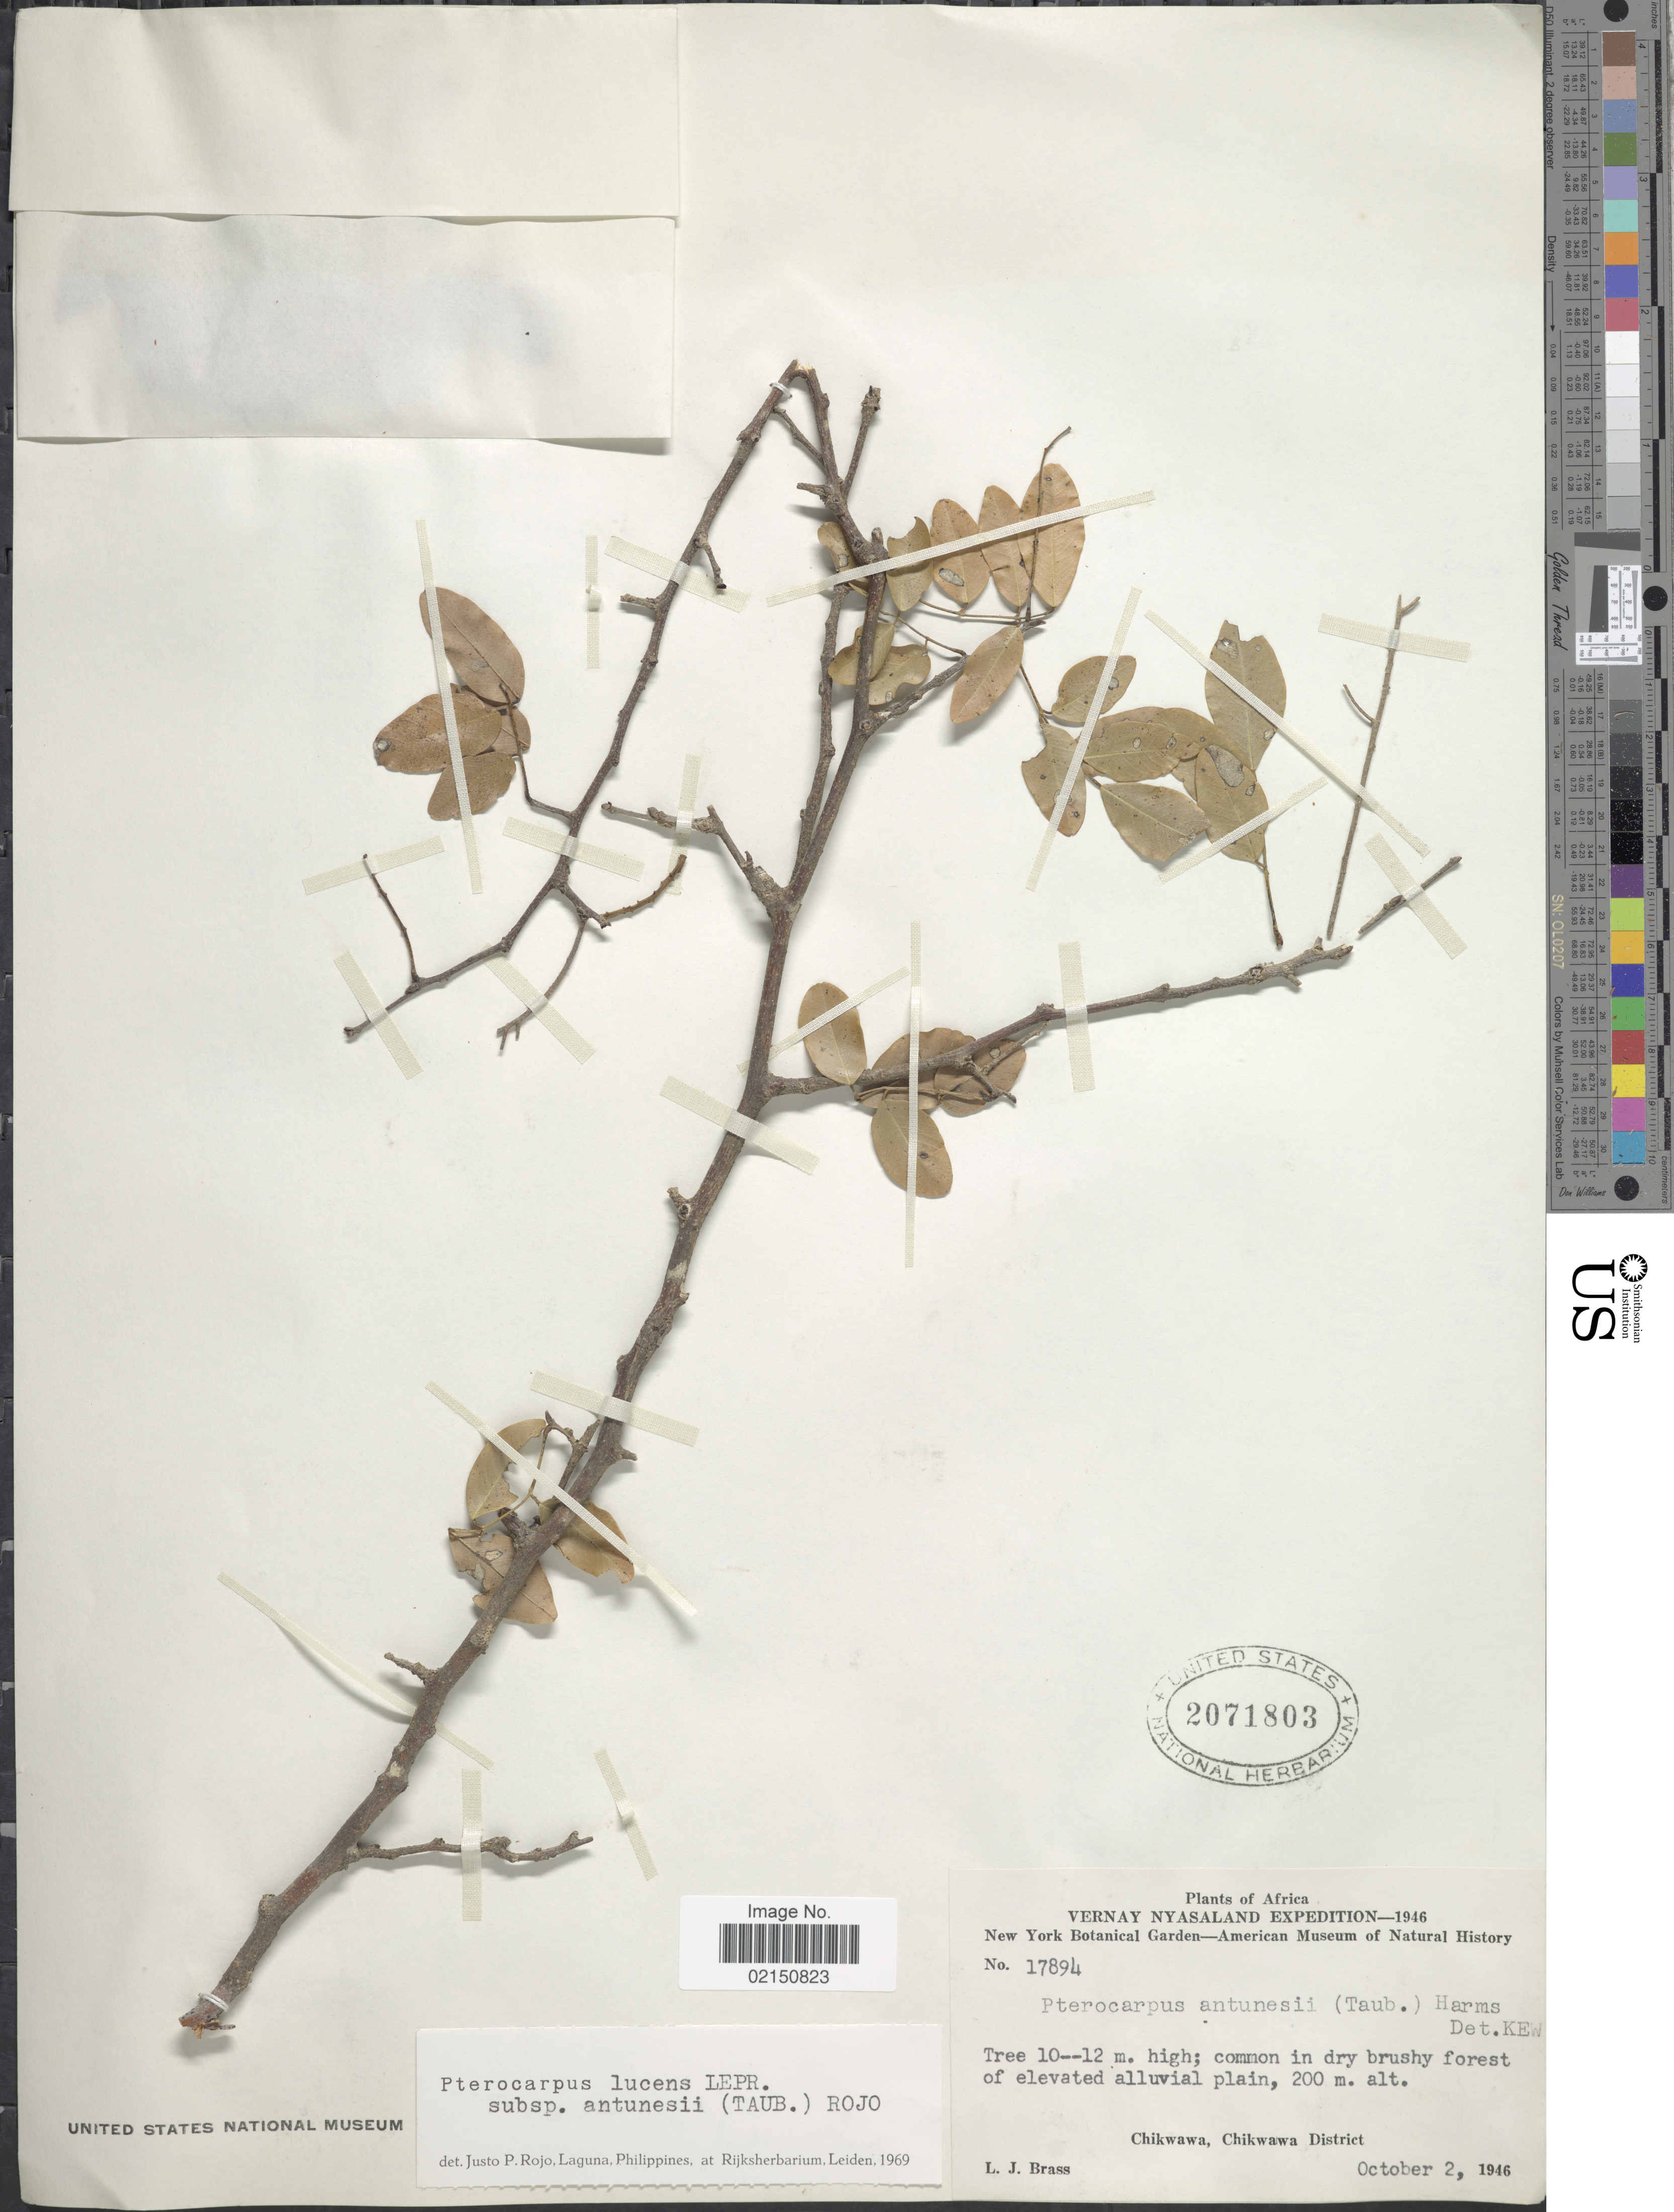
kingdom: Plantae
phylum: Tracheophyta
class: Magnoliopsida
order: Fabales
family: Fabaceae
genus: Pterocarpus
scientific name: Pterocarpus lucens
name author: Lepr. ex Guill. & Perr.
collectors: L. J. Brass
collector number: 17894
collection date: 1946-10-02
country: Malawi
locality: Vernay Nyasaland. Chikwawa, Chikwawa District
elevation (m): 200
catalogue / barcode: US 2071803